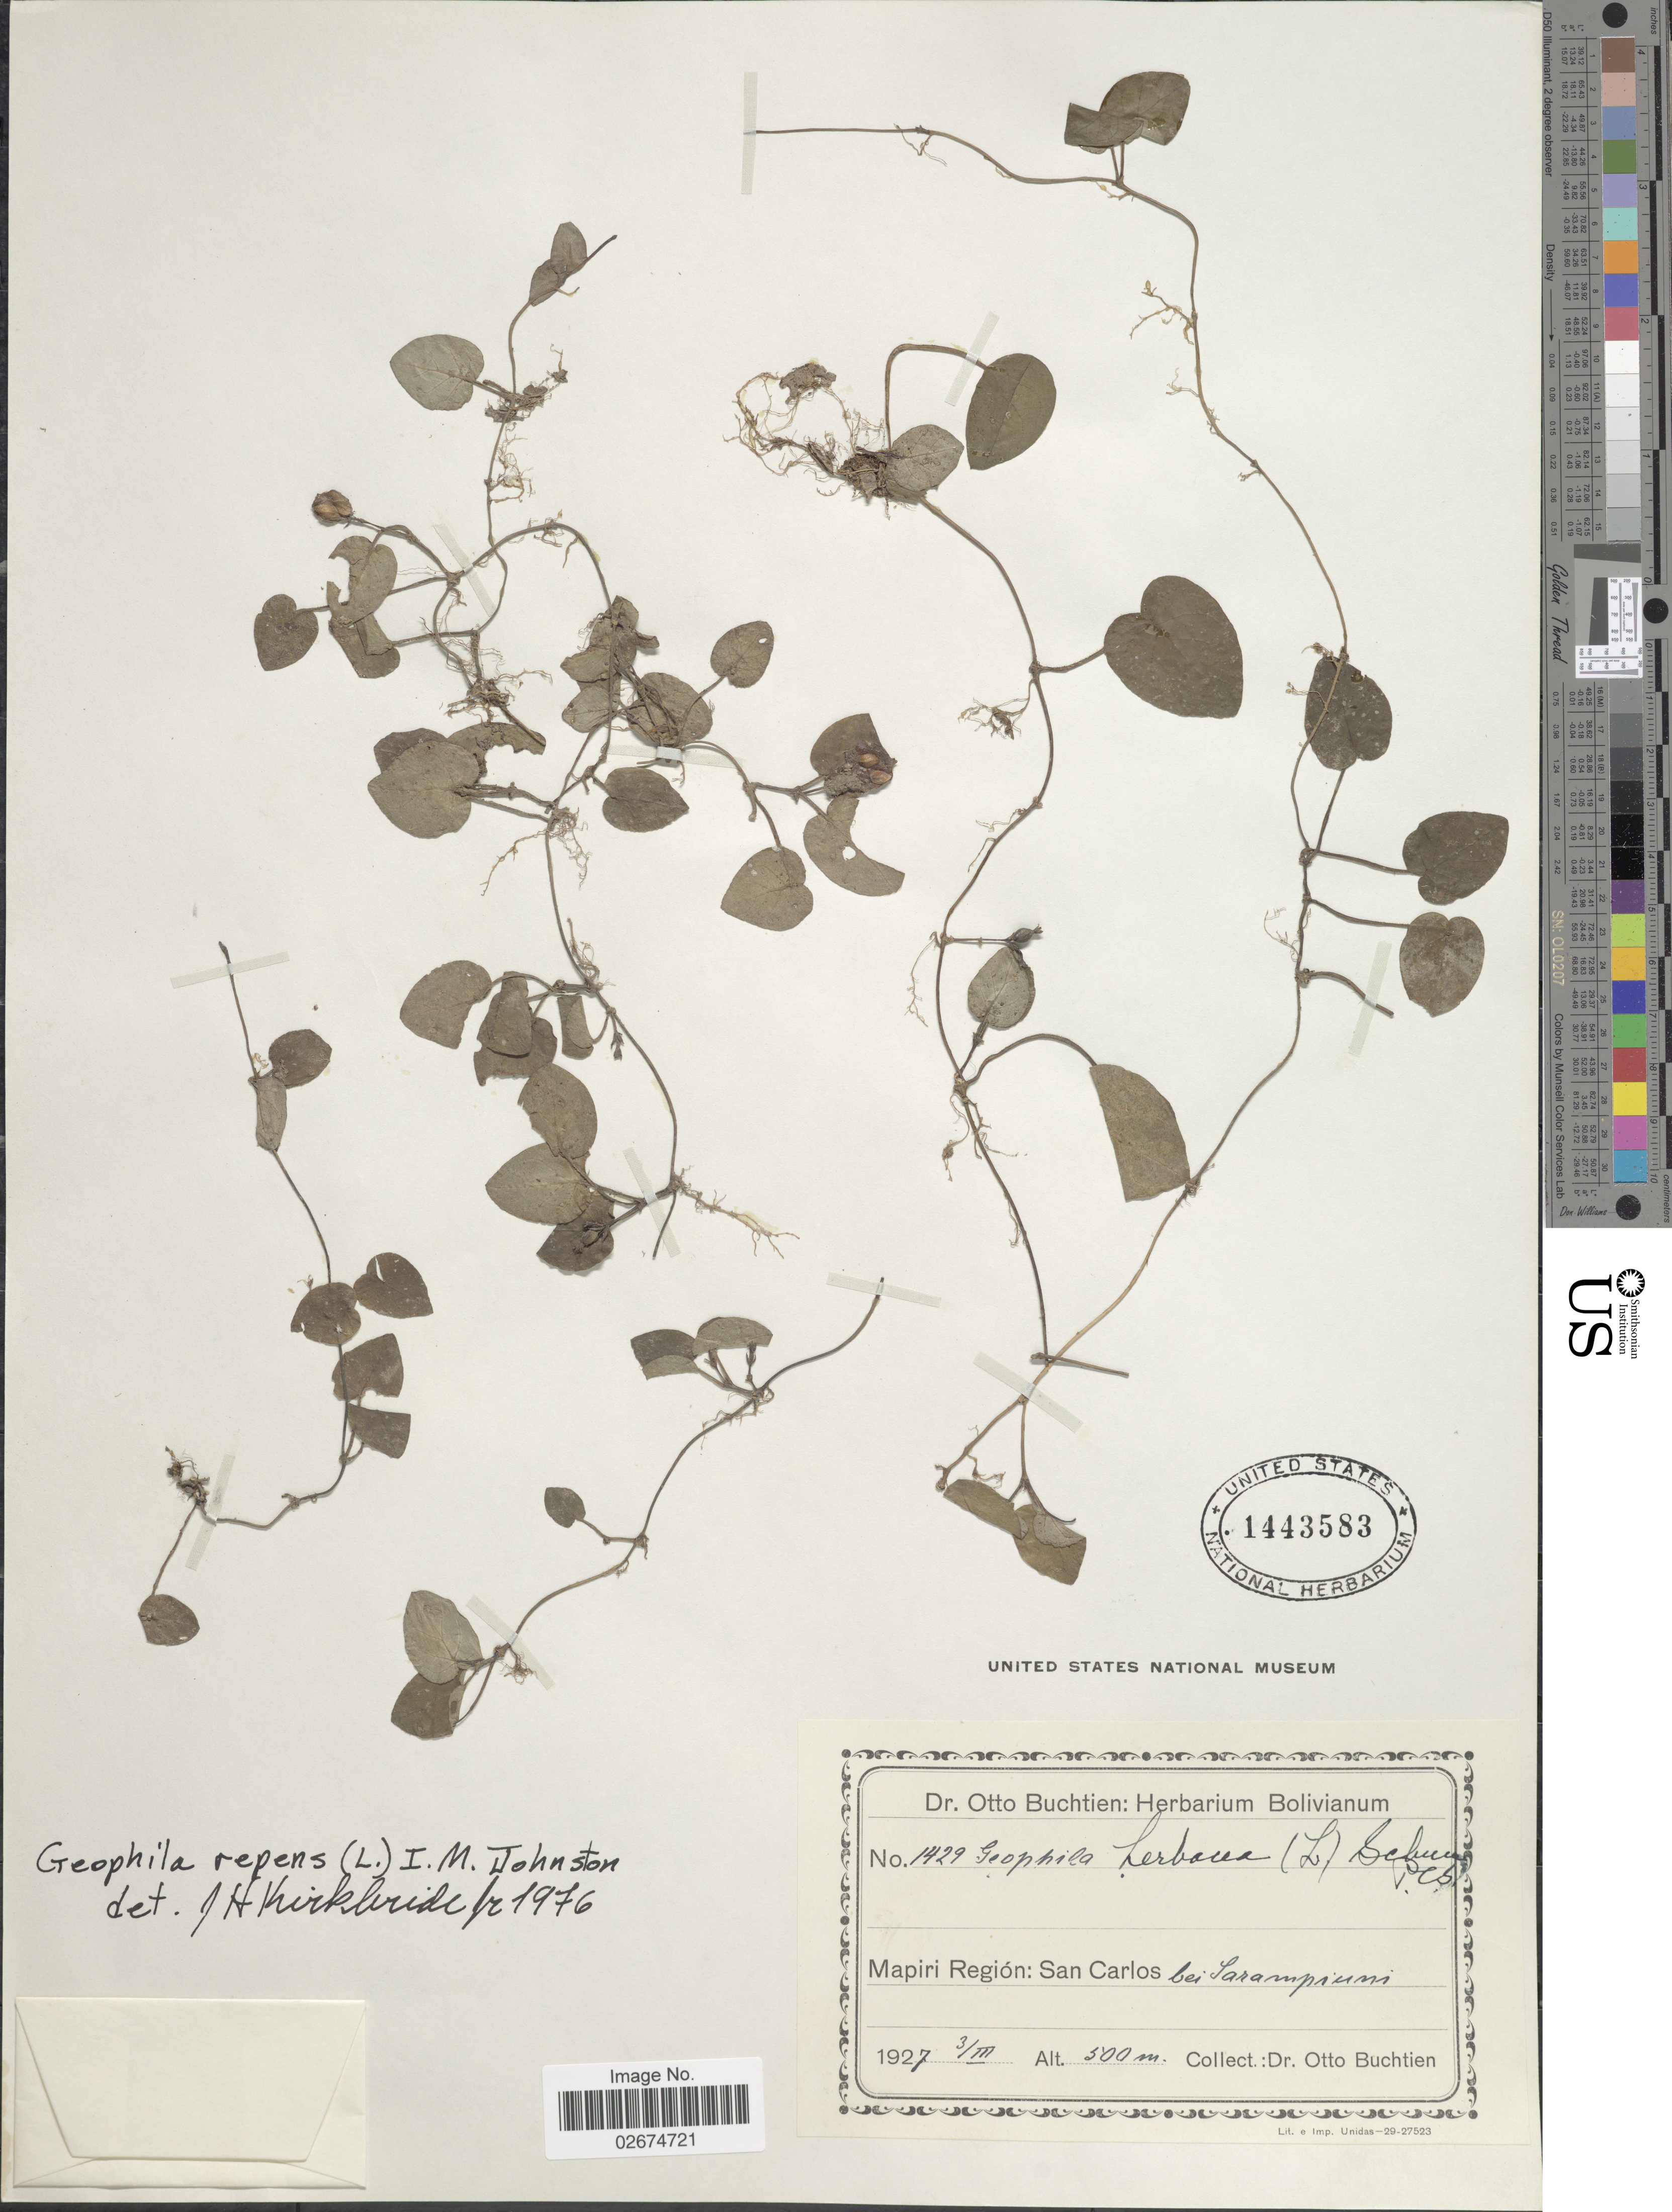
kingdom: Plantae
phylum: Tracheophyta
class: Magnoliopsida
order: Gentianales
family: Rubiaceae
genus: Carinta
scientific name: Carinta repens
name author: (L.) L.B. Sm. & Downs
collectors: O. Buchtien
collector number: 1429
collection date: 1927-03-03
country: Bolivia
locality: Mapiri Region: San Carlos bei Sarampiumi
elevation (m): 500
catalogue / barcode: US 1443583